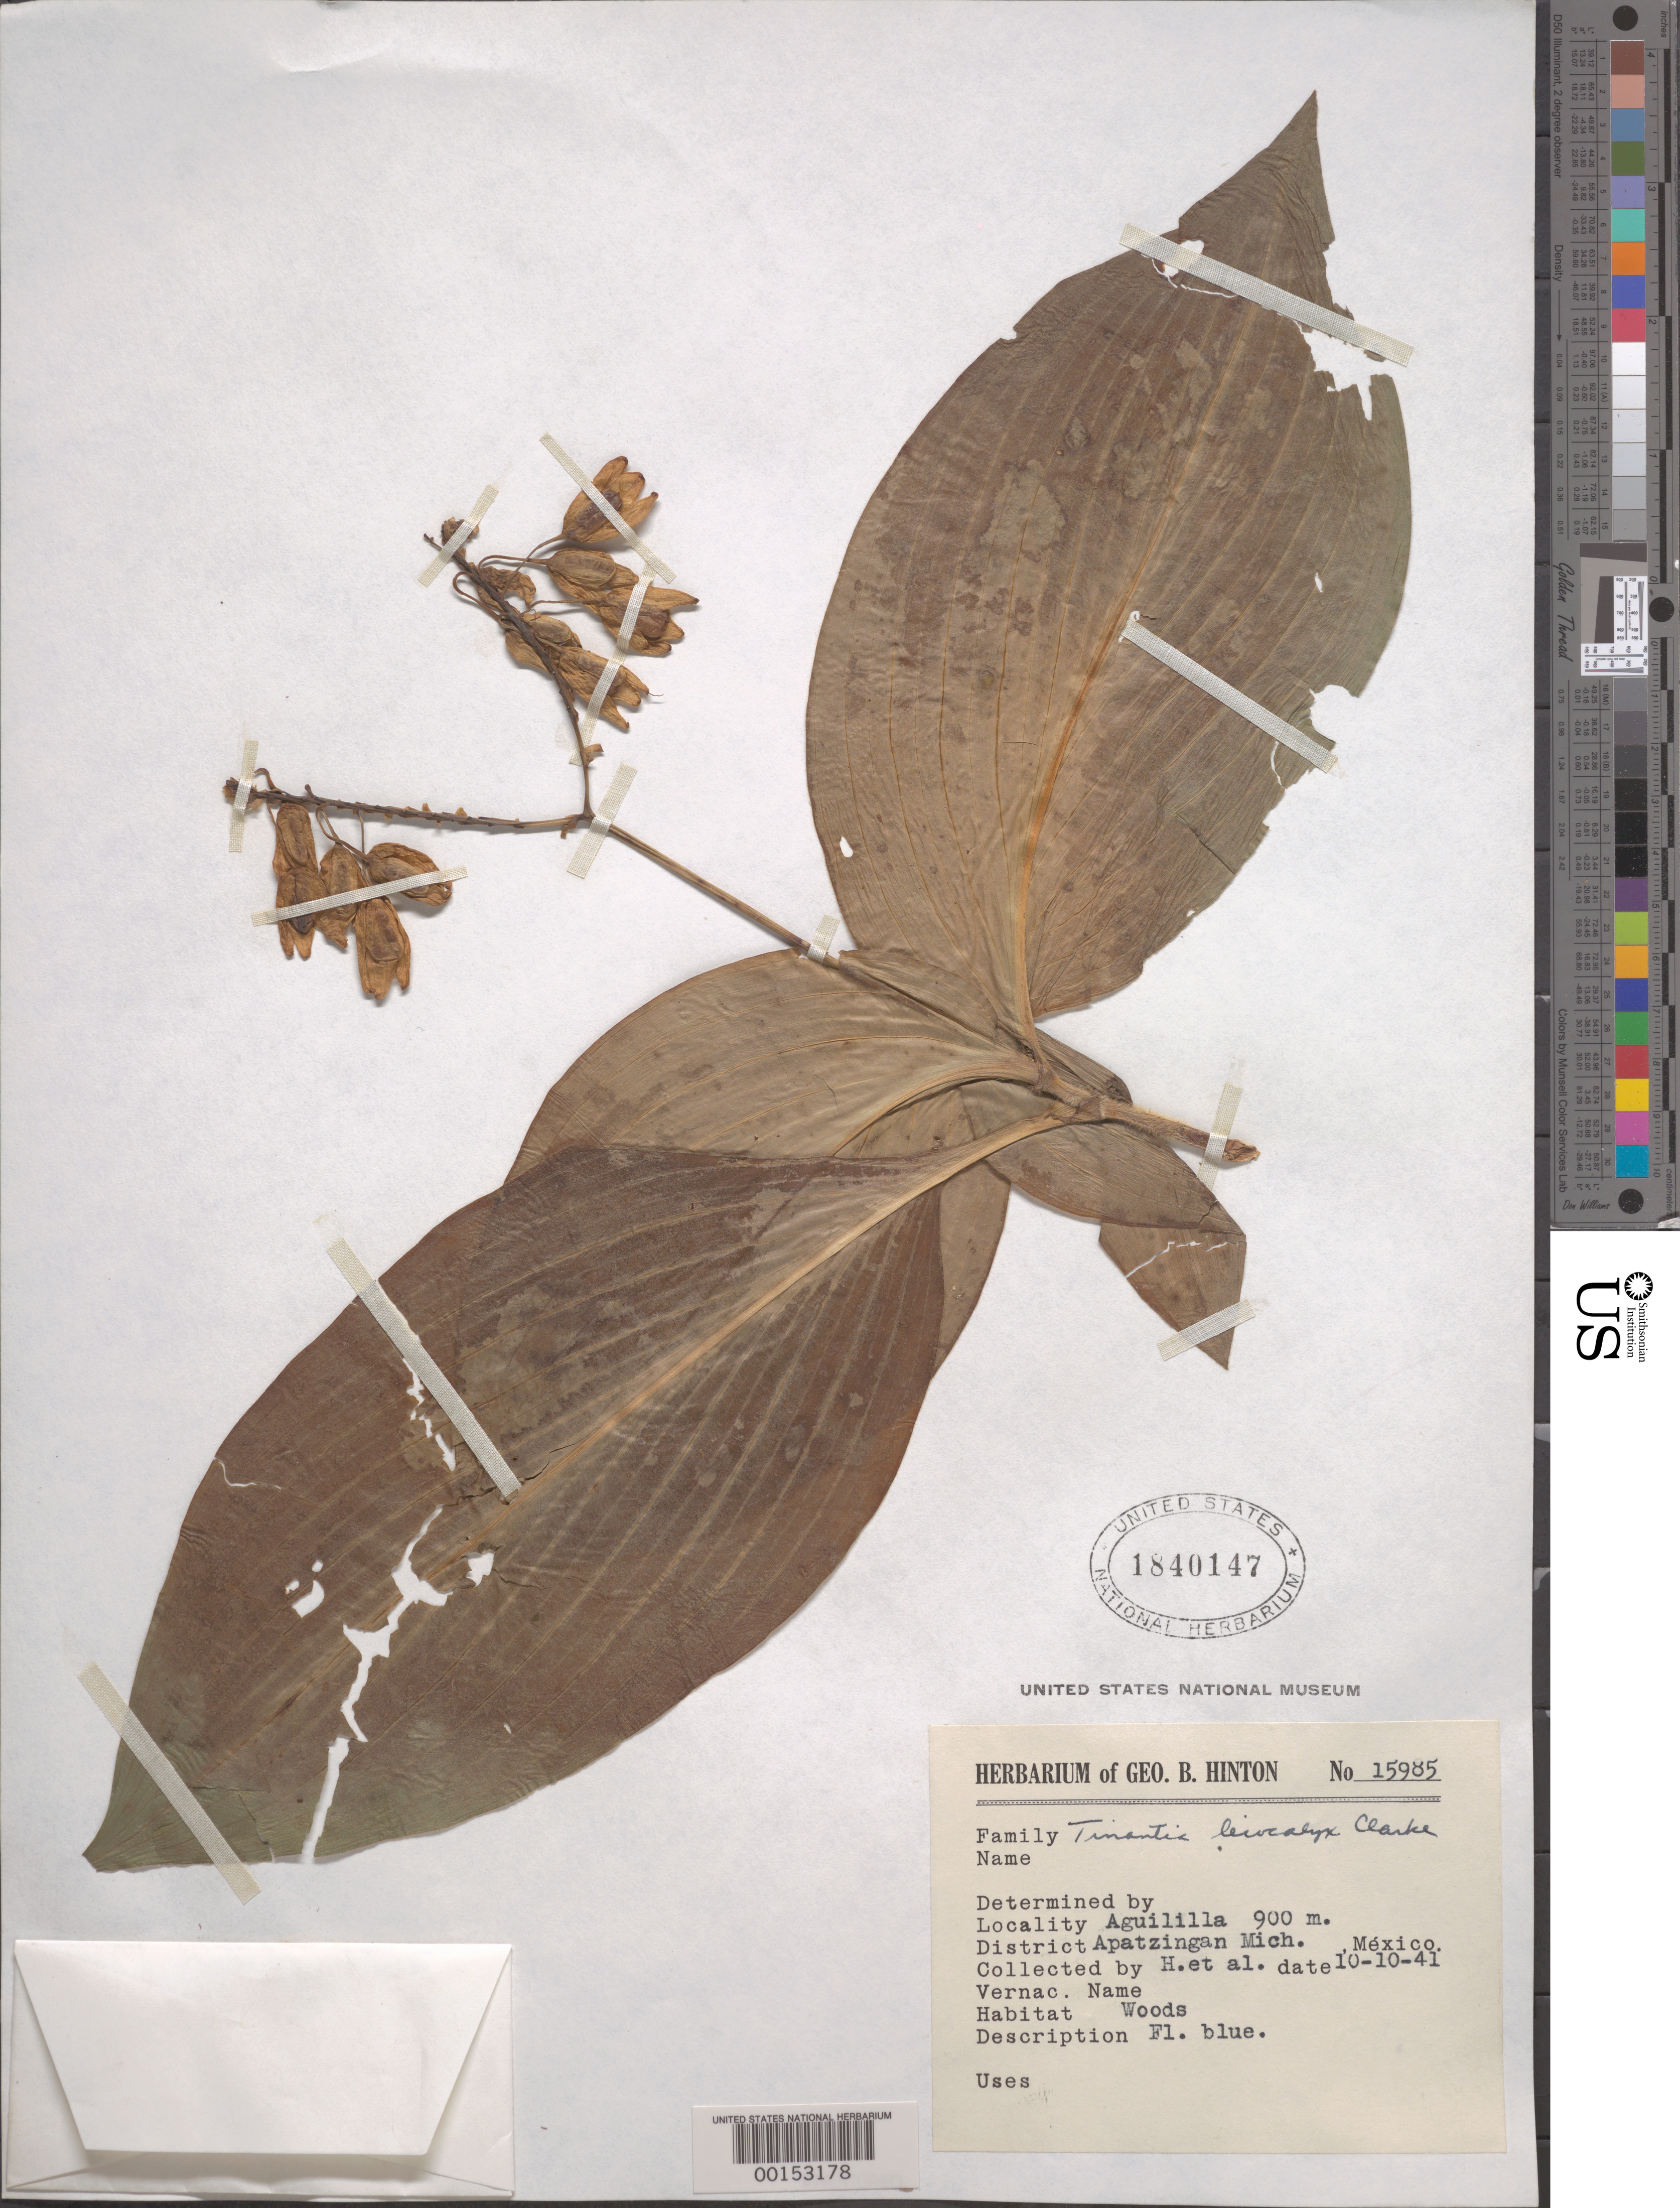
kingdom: Plantae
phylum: Tracheophyta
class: Liliopsida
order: Commelinales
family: Commelinaceae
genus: Tinantia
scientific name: Tinantia leiocalyx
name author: C.B. Clarke in Donn. Sm.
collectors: G. B. Hinton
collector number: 15985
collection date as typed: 10 Oct 1941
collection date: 1941-10-10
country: Mexico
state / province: Michoacán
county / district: Apatzingán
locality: Aguililla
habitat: Woods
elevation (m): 900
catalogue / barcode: US 1840147